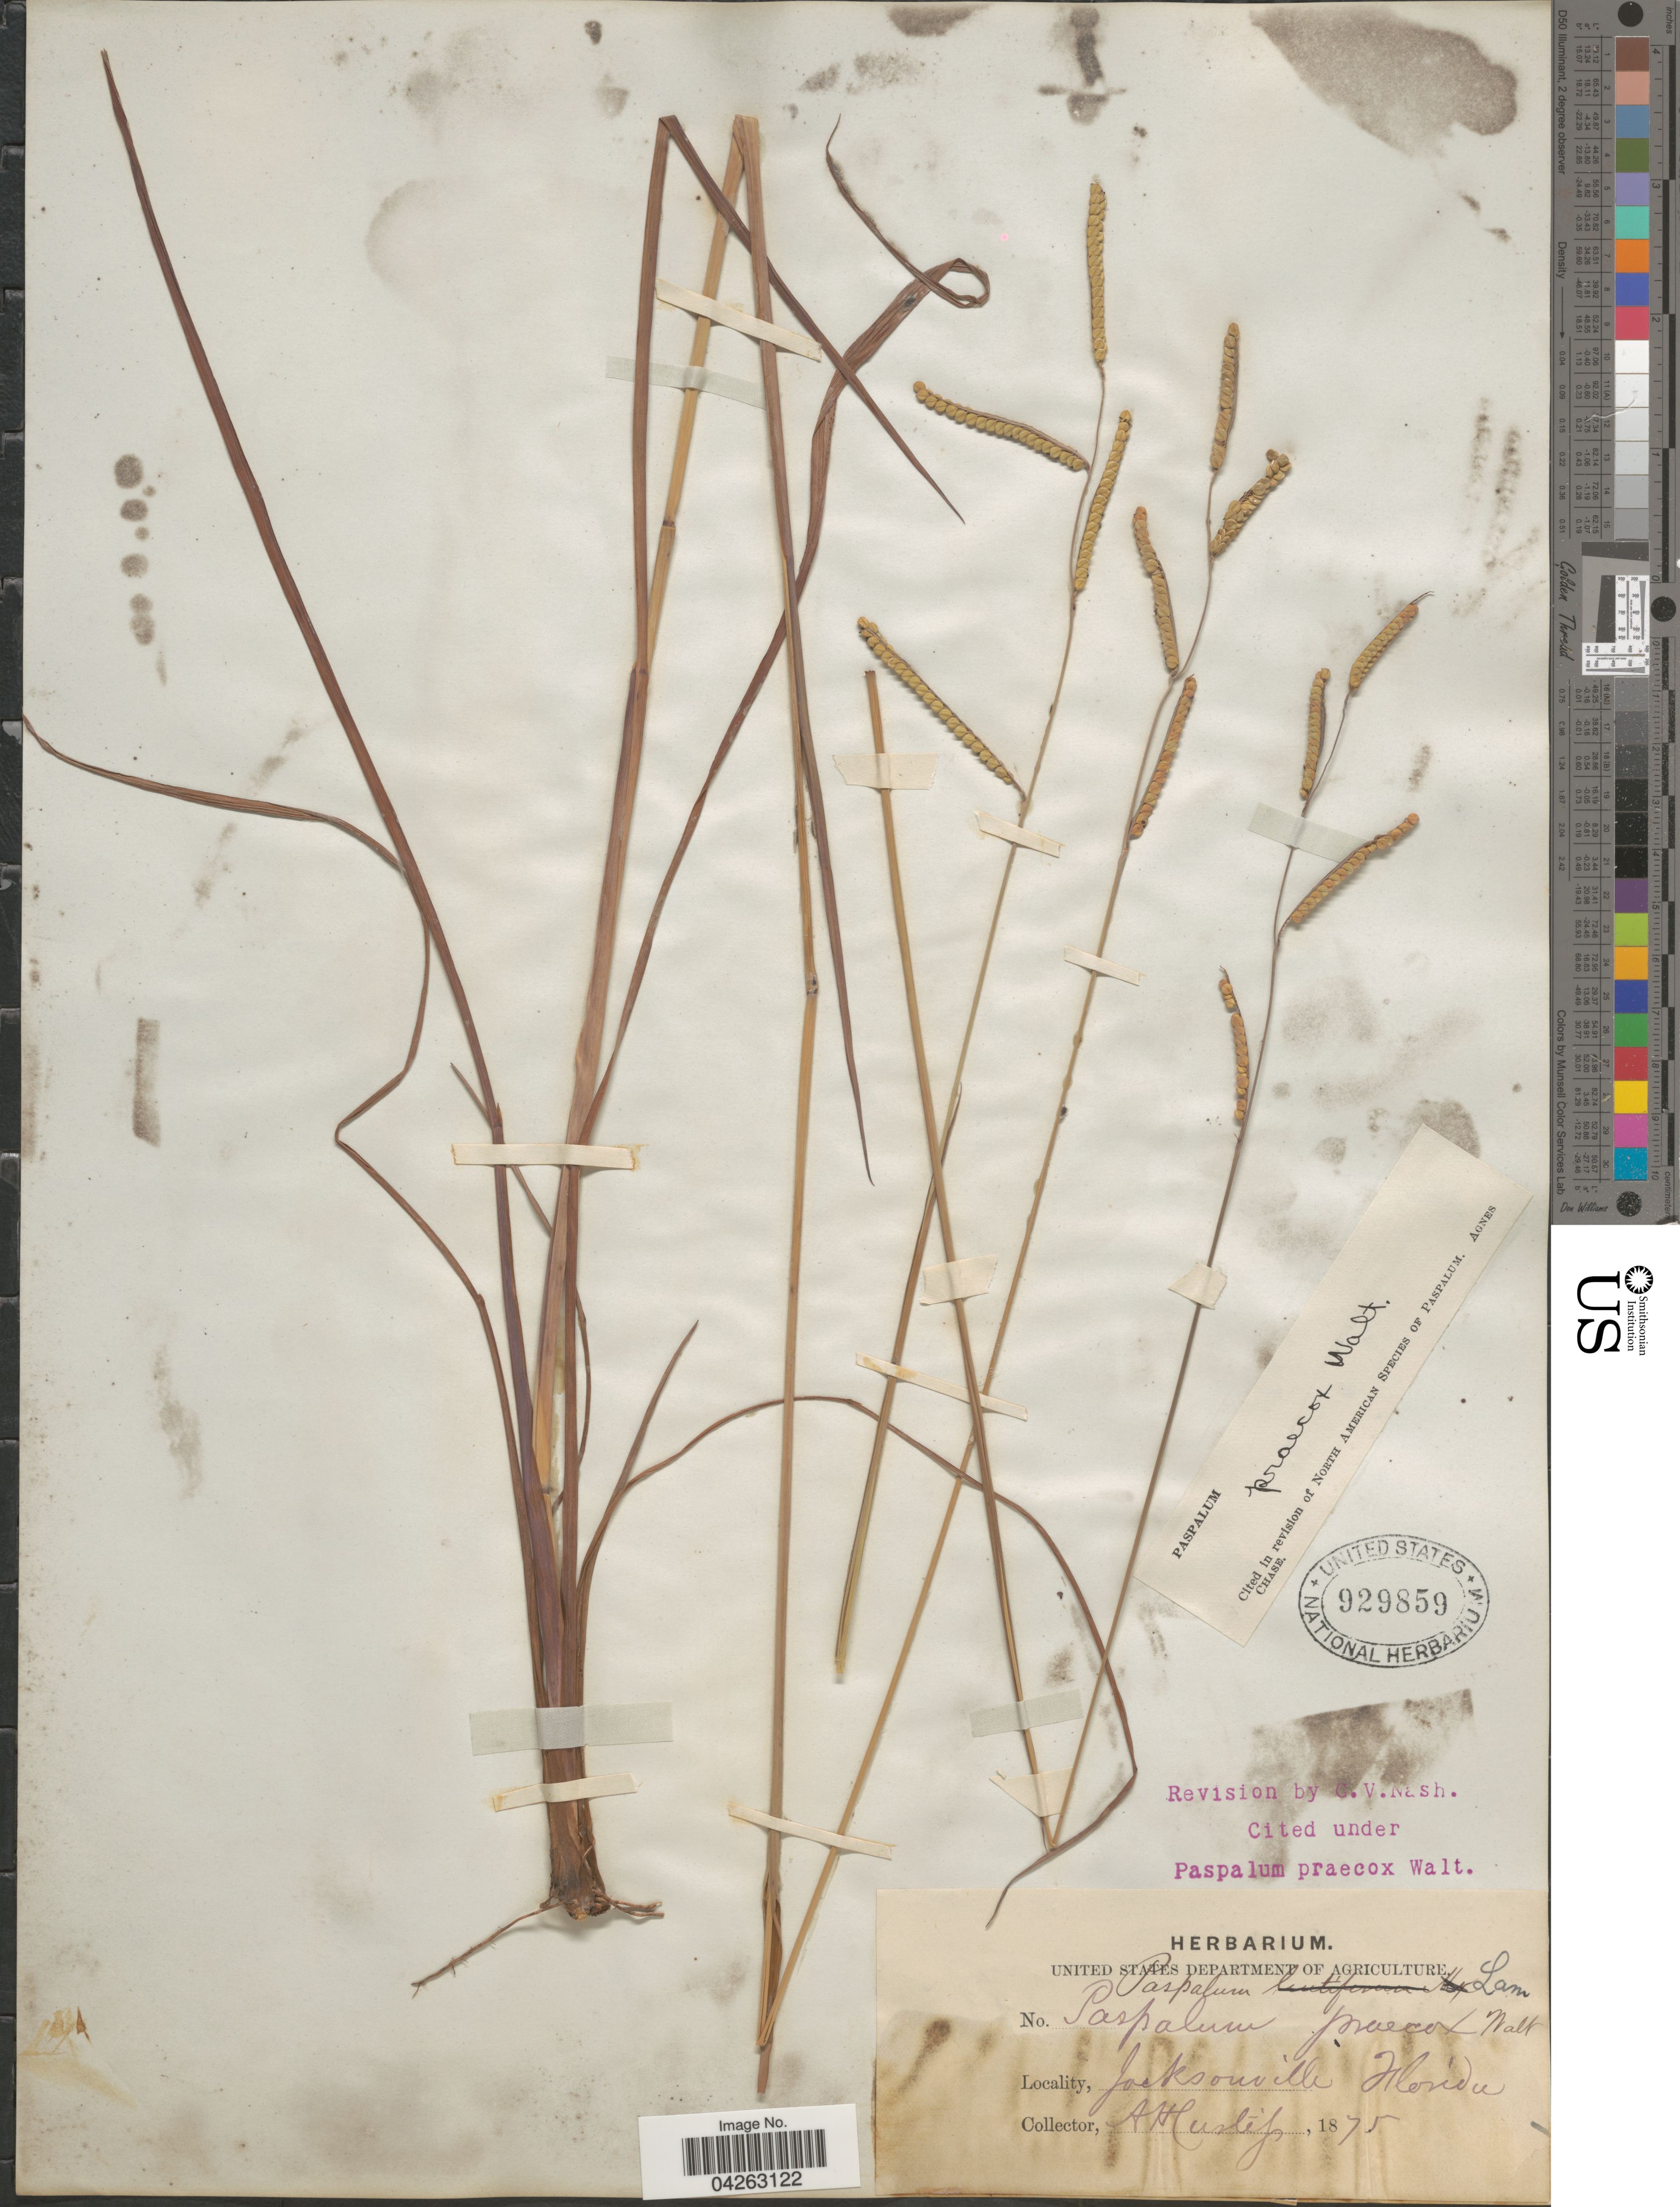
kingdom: Plantae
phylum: Tracheophyta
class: Liliopsida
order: Poales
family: Poaceae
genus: Paspalum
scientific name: Paspalum praecox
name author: Walter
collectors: A. H. Curtiss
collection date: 1875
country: United States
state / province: Florida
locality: Jacksonville.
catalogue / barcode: US 929859